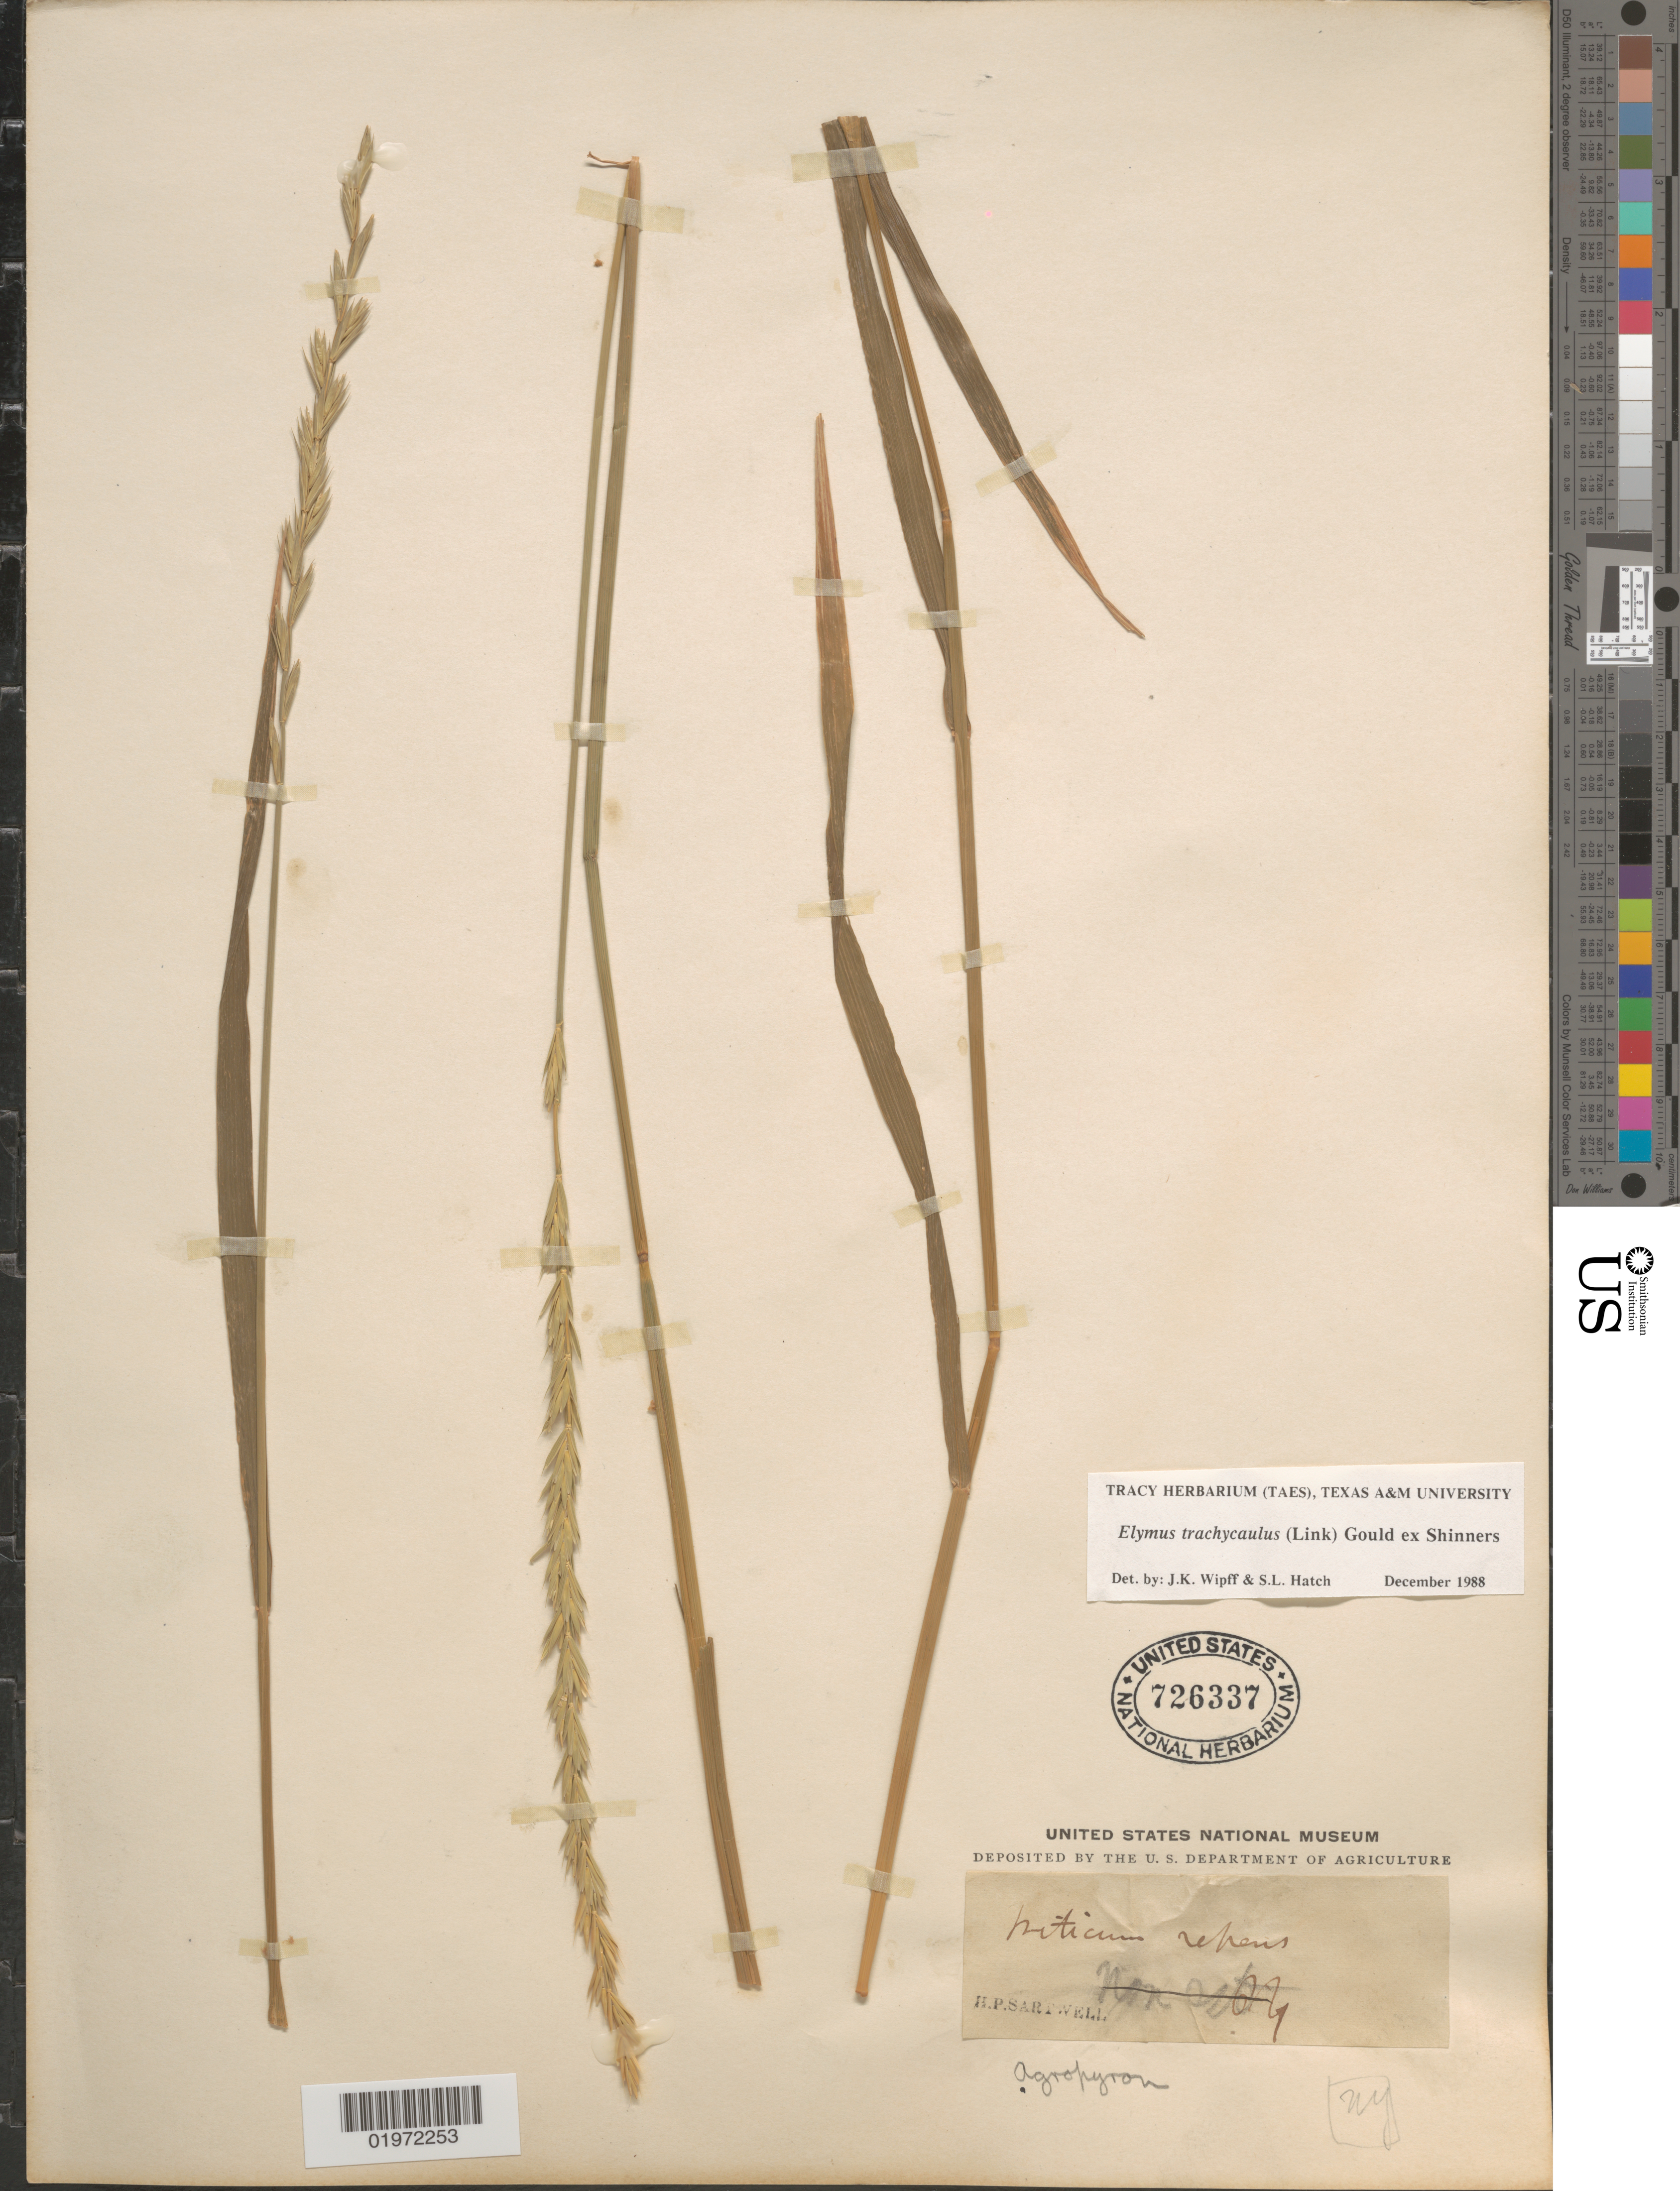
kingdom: Plantae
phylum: Tracheophyta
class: Liliopsida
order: Poales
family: Poaceae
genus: Elymus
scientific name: Elymus trachycaulus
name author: (Link) Gould ex Shinners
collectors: H. P. Sartwell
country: United States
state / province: New York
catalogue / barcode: US 726337